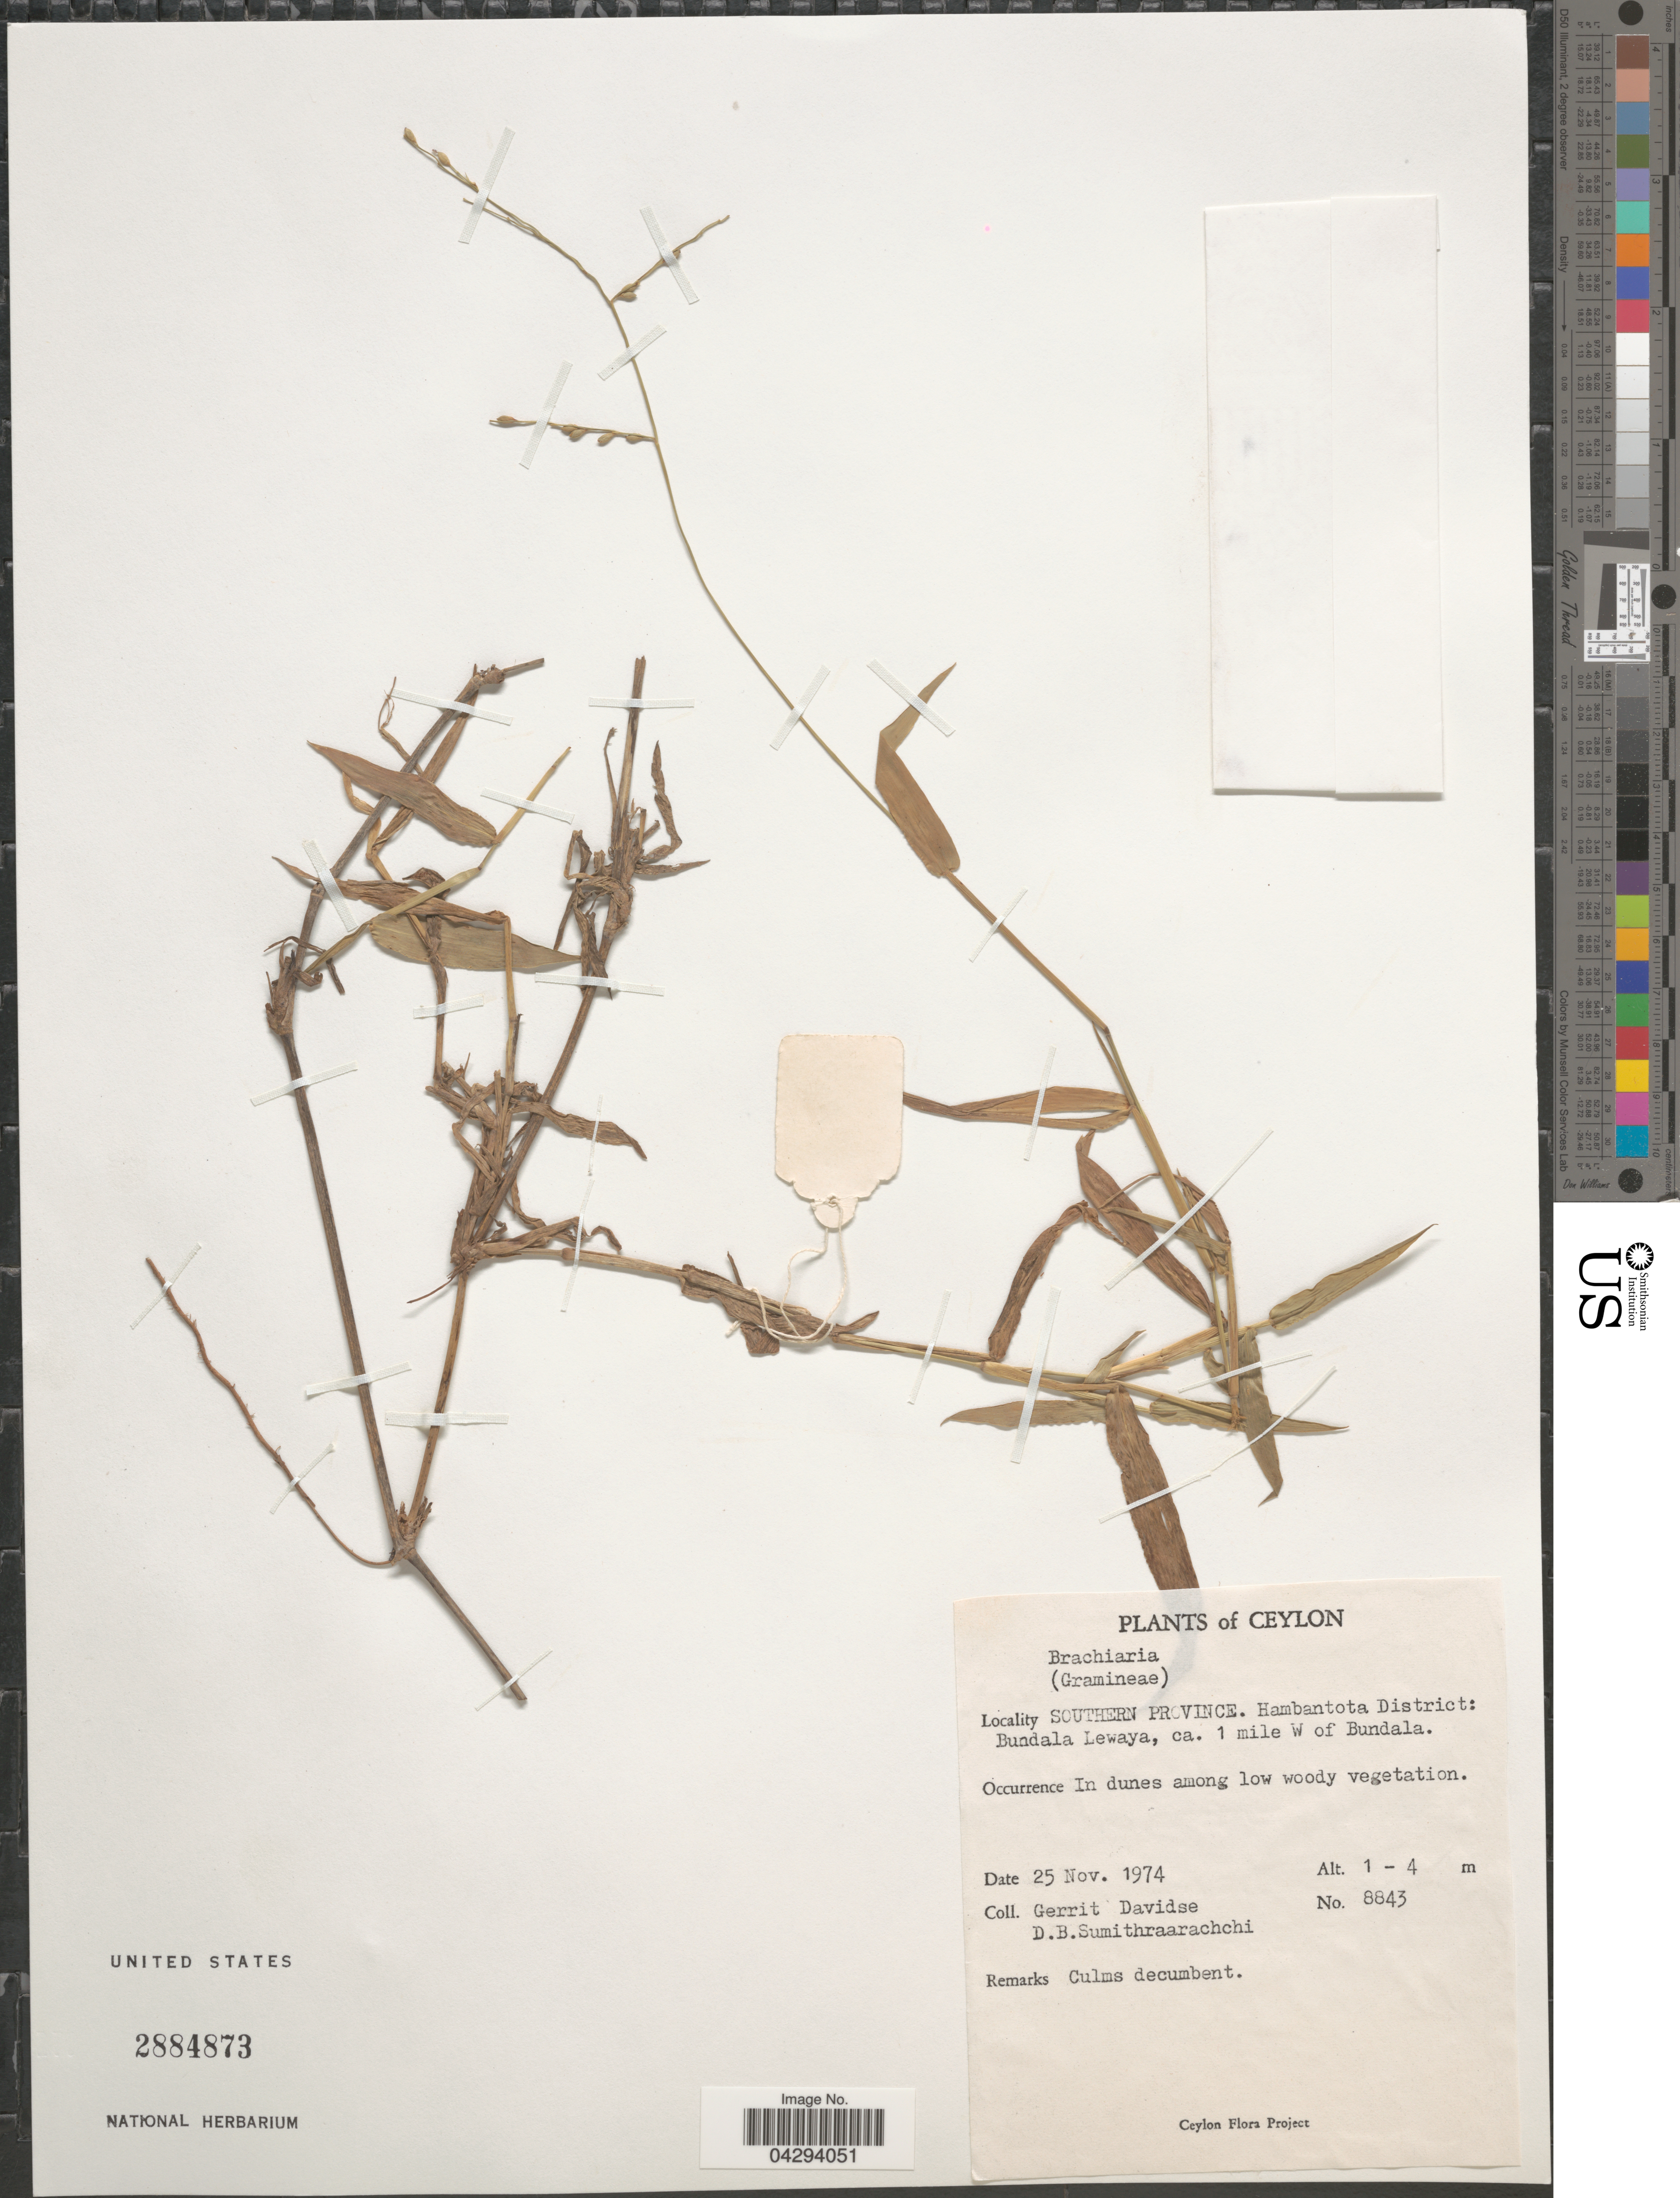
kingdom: Plantae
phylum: Tracheophyta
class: Liliopsida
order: Poales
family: Poaceae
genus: Urochloa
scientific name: Urochloa sp.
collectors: G. Davidse & D. B. Sumithraarachchi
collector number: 8843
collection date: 1974-11-25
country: Sri Lanka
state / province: Southern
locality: Ceylon. Hambantota District: Bundala Lewaya pan and dunes ca. 1 mile W of Bundala.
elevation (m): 1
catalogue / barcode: US 2884873